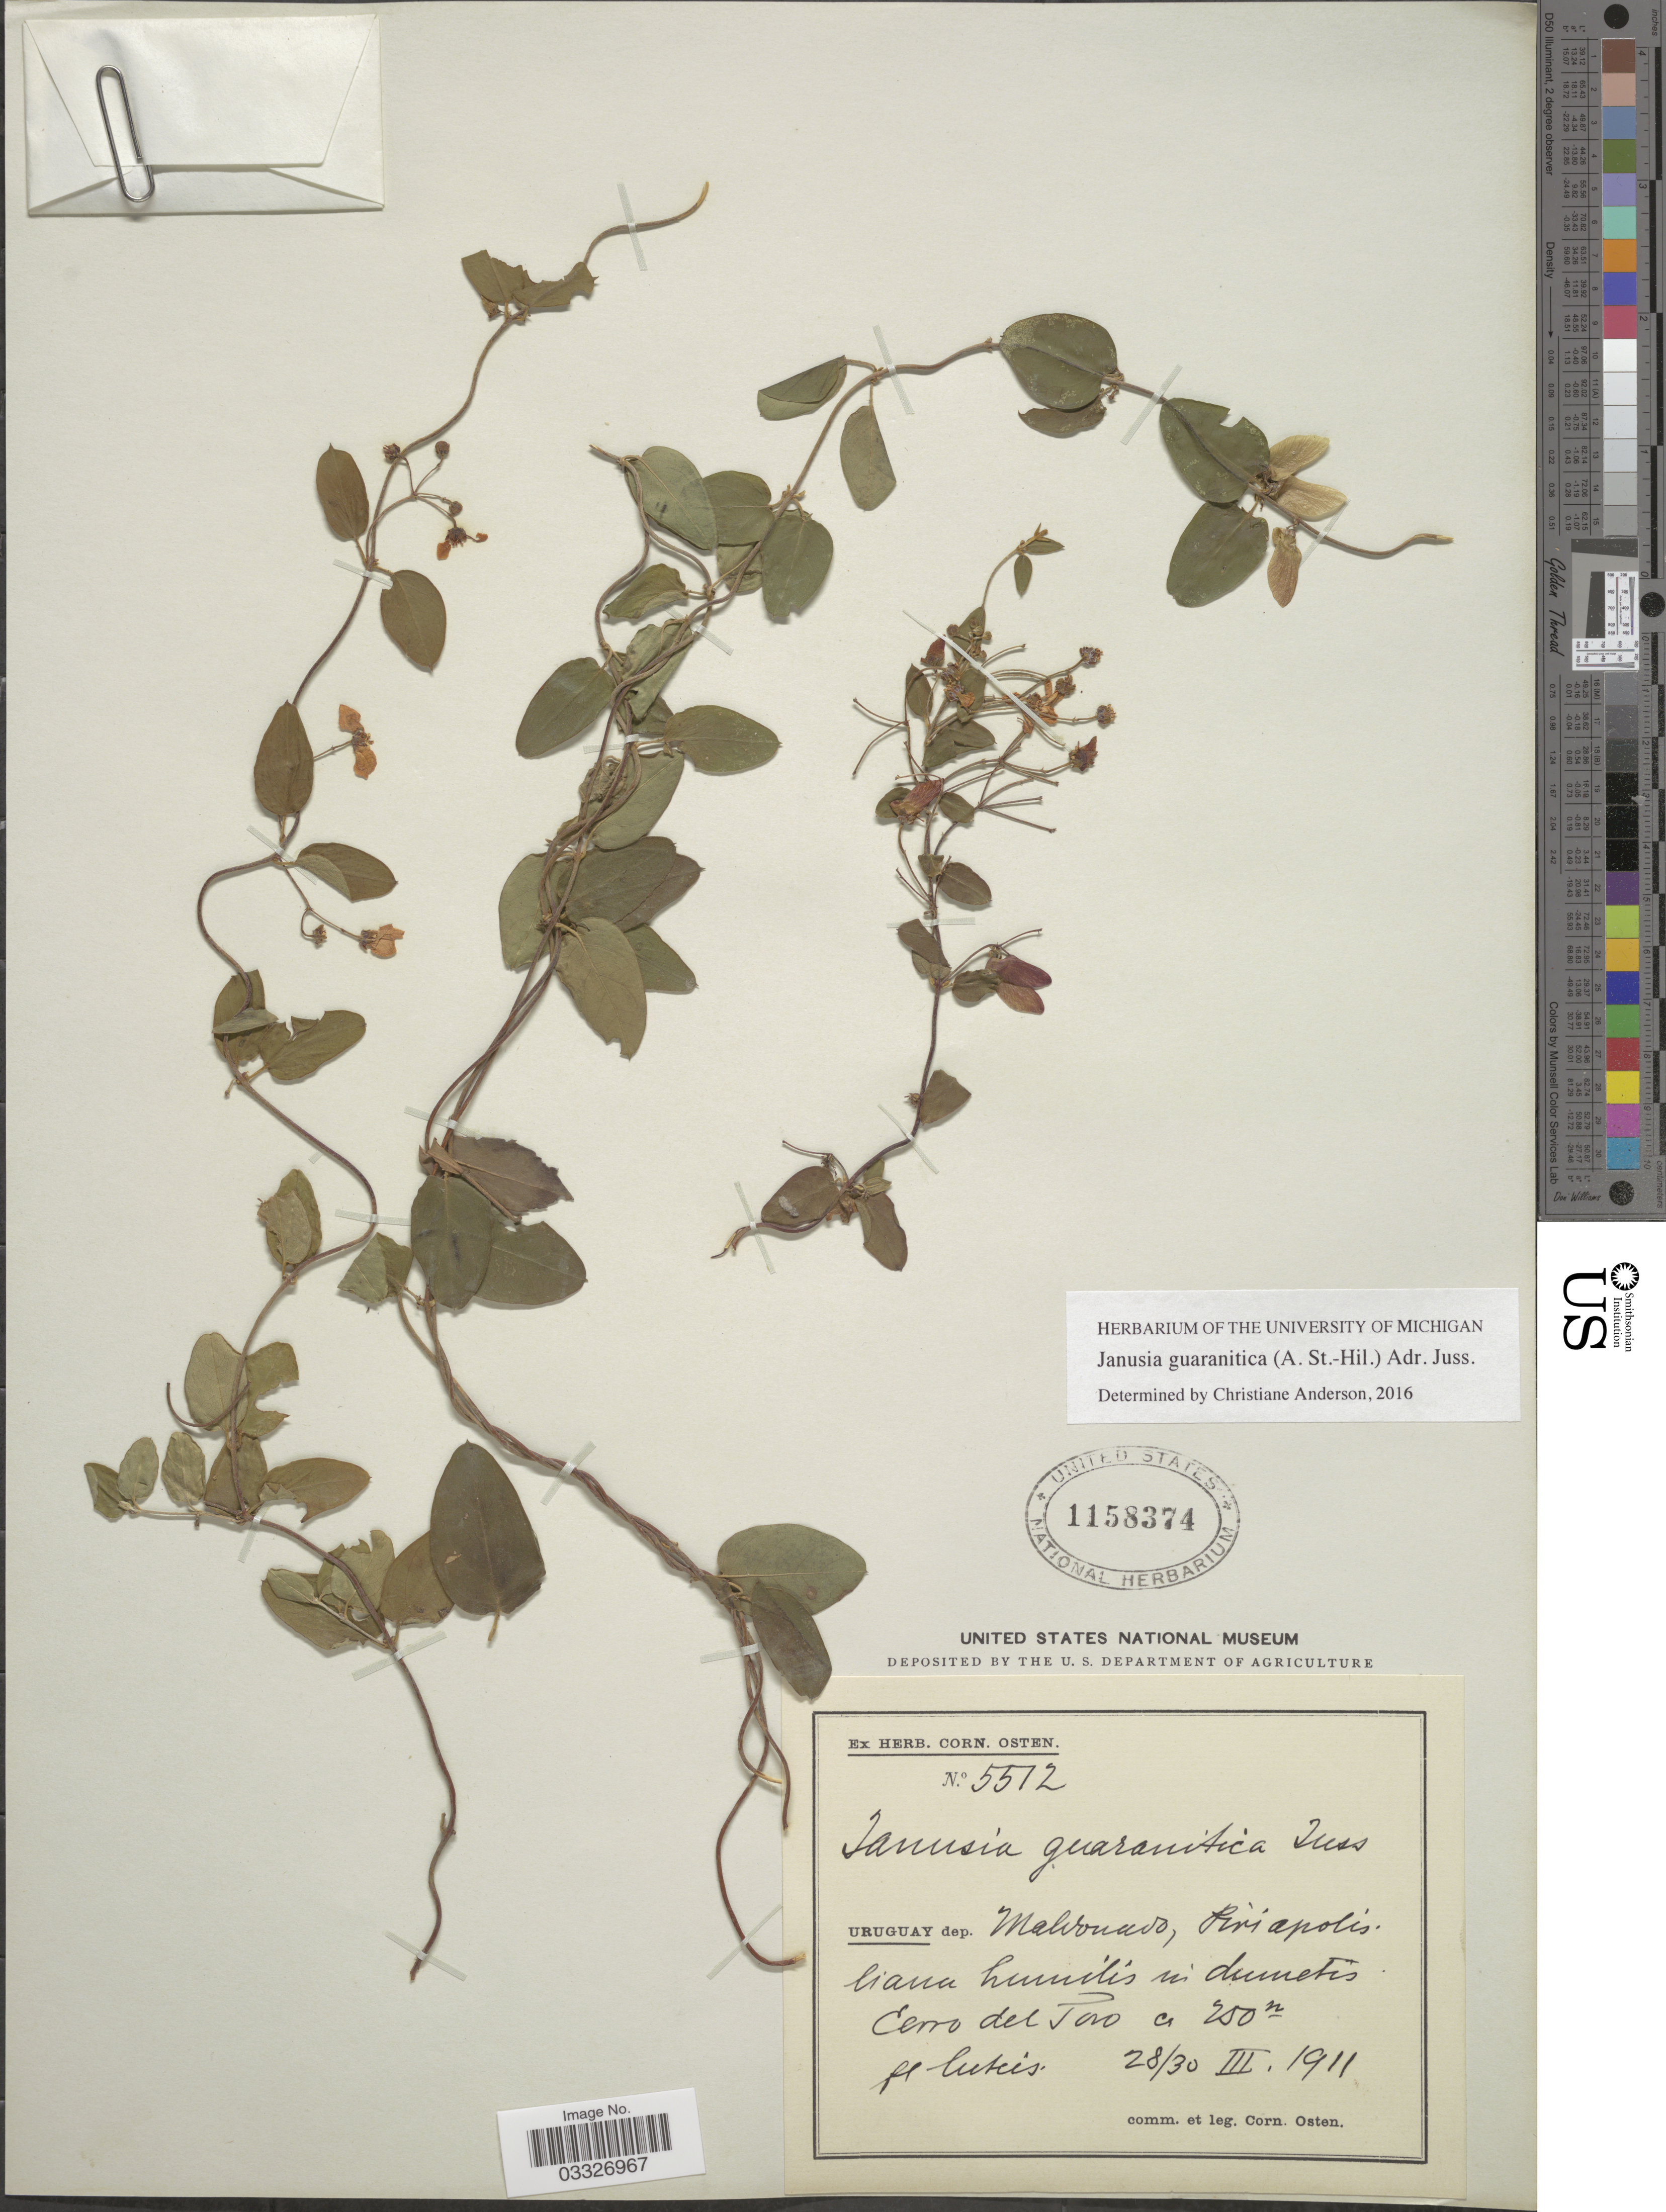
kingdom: Plantae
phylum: Tracheophyta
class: Magnoliopsida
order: Malpighiales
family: Malpighiaceae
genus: Janusia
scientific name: Janusia guaranitica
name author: (A. St.-Hil.) A. Juss.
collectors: C. Osten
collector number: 5512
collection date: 1911-03-28/1911-03-30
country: Uruguay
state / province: Maldonado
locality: Dep. Maldonado, Piriapolis. Cerro del Toro.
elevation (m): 250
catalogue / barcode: US 1158374